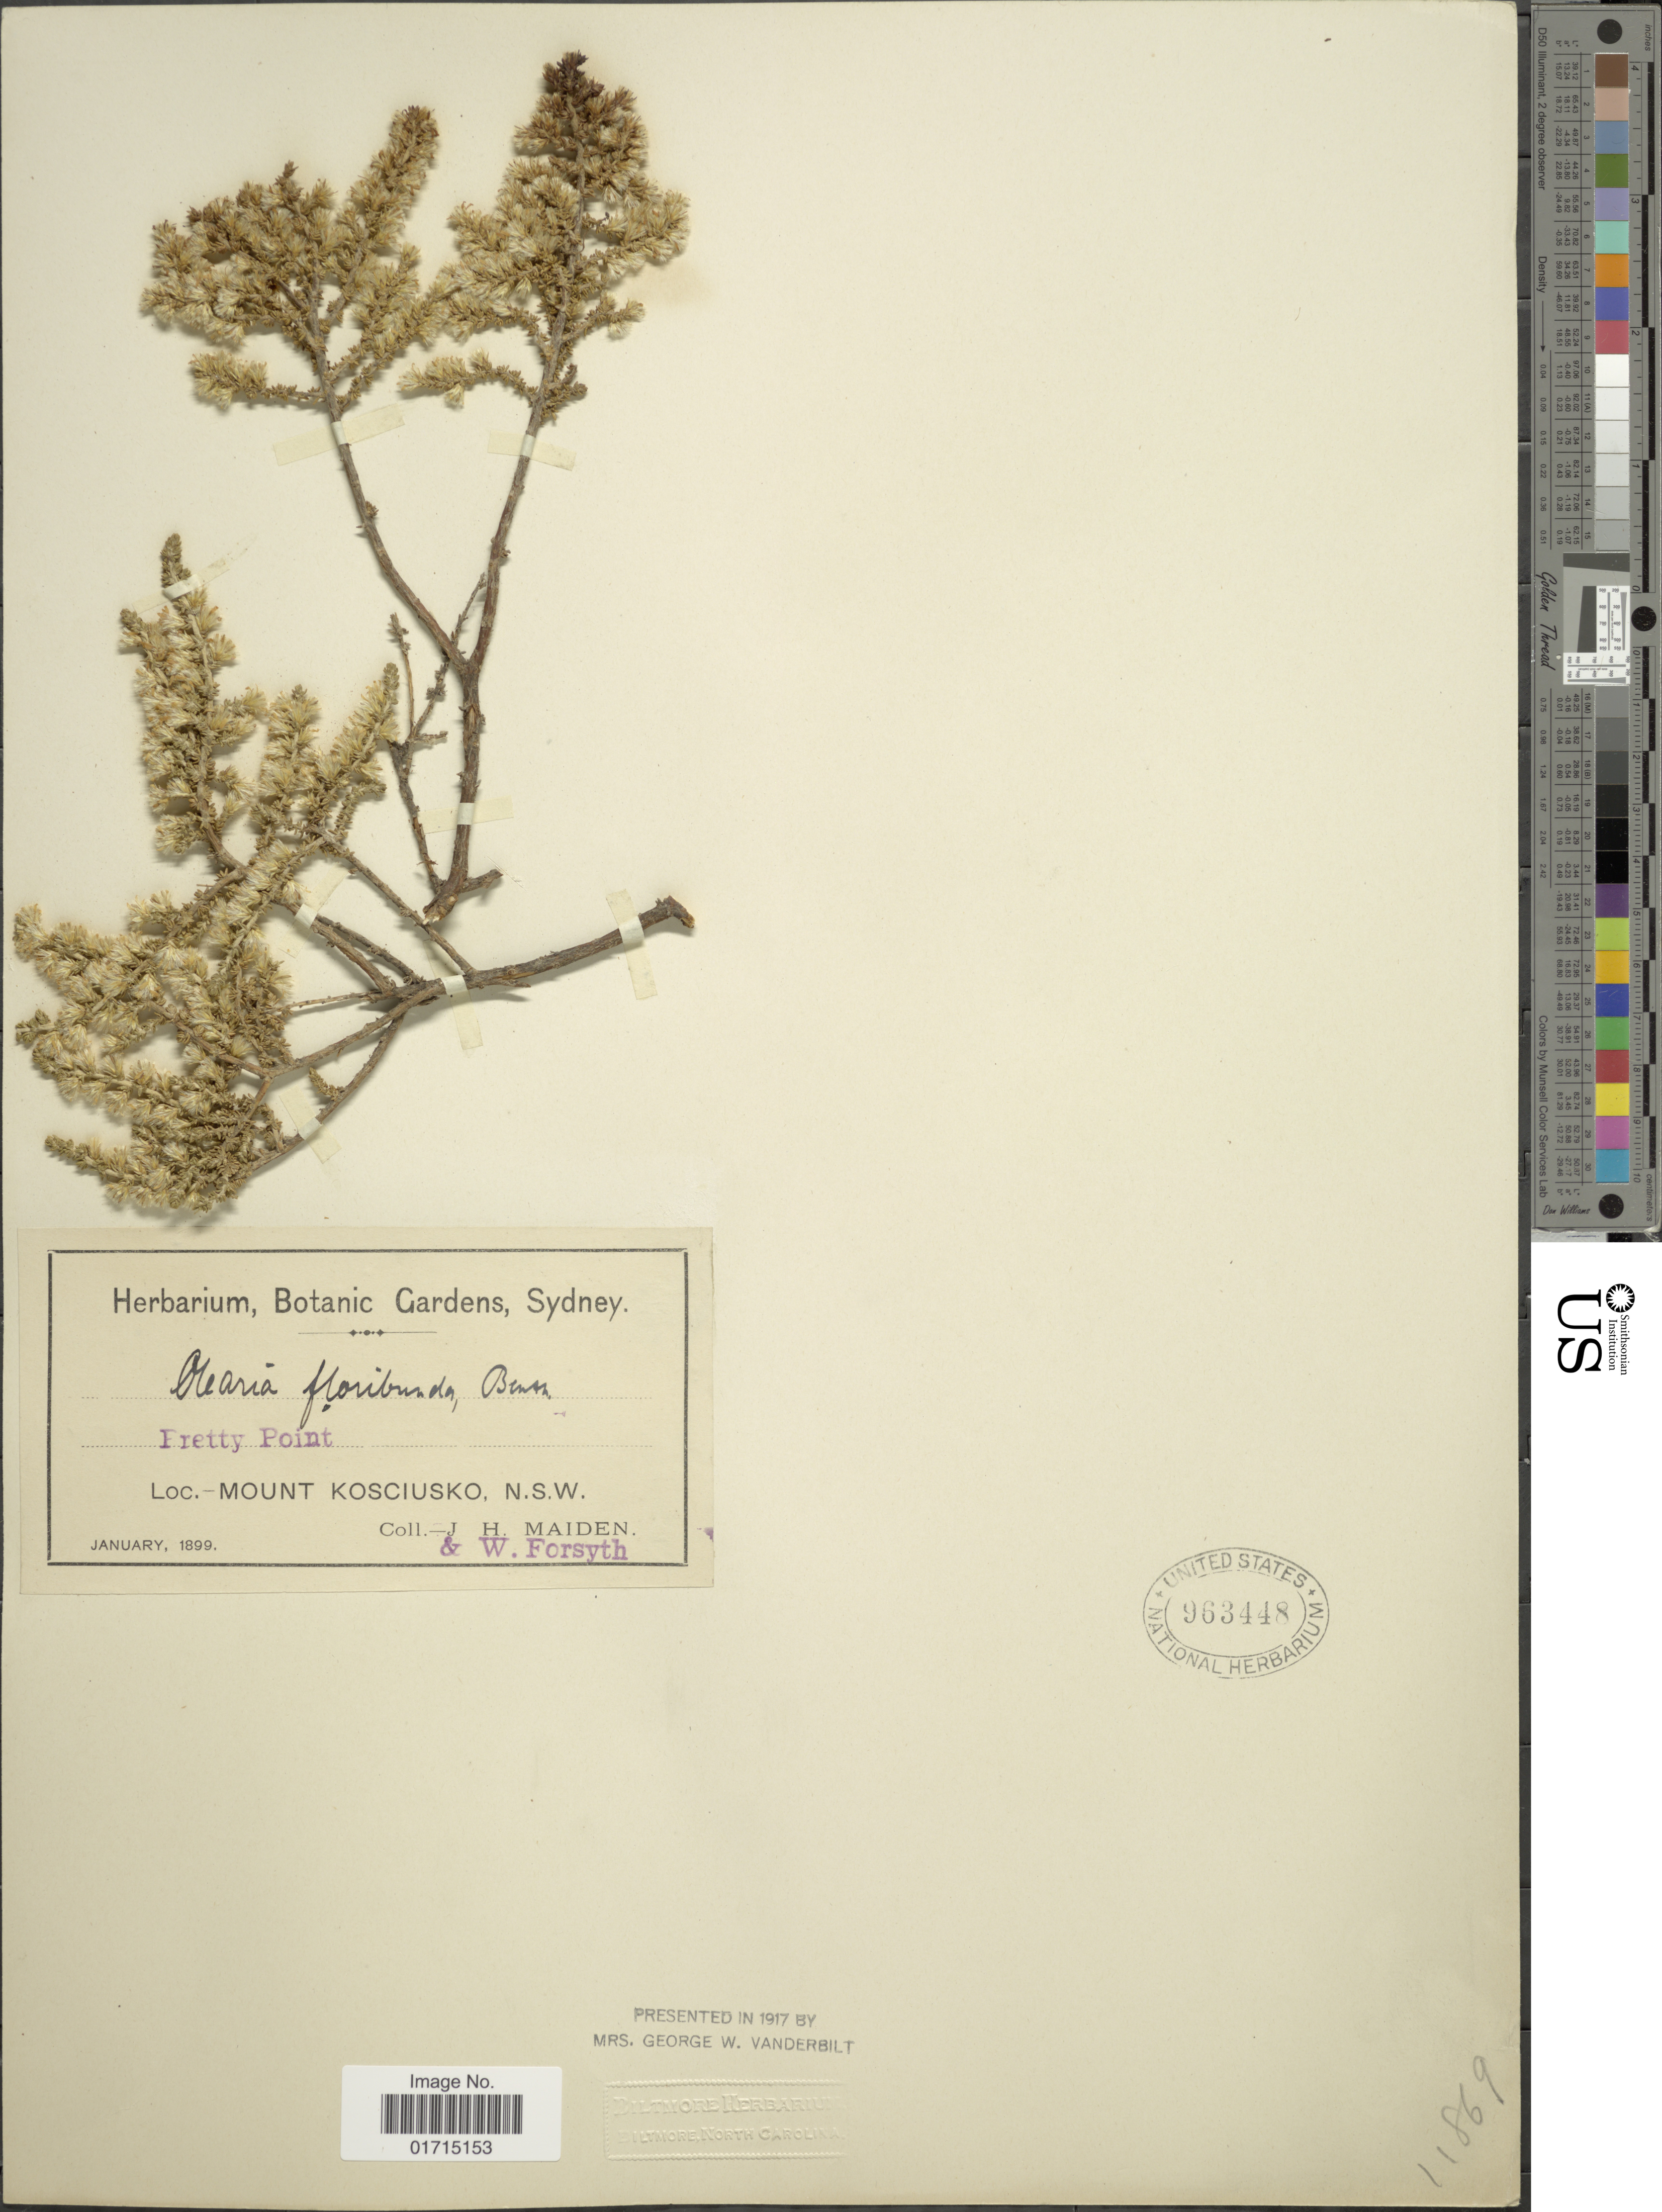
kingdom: Plantae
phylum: Tracheophyta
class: Magnoliopsida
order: Asterales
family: Asteraceae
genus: Olearia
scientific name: Olearia floribunda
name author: (Hook. f.) Benth.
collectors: J. Maiden & W. Forsyth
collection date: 1899-01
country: Australia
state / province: New South Wales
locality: Fretty Point. Mount Kosciusko, N. S. W.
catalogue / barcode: US 963448